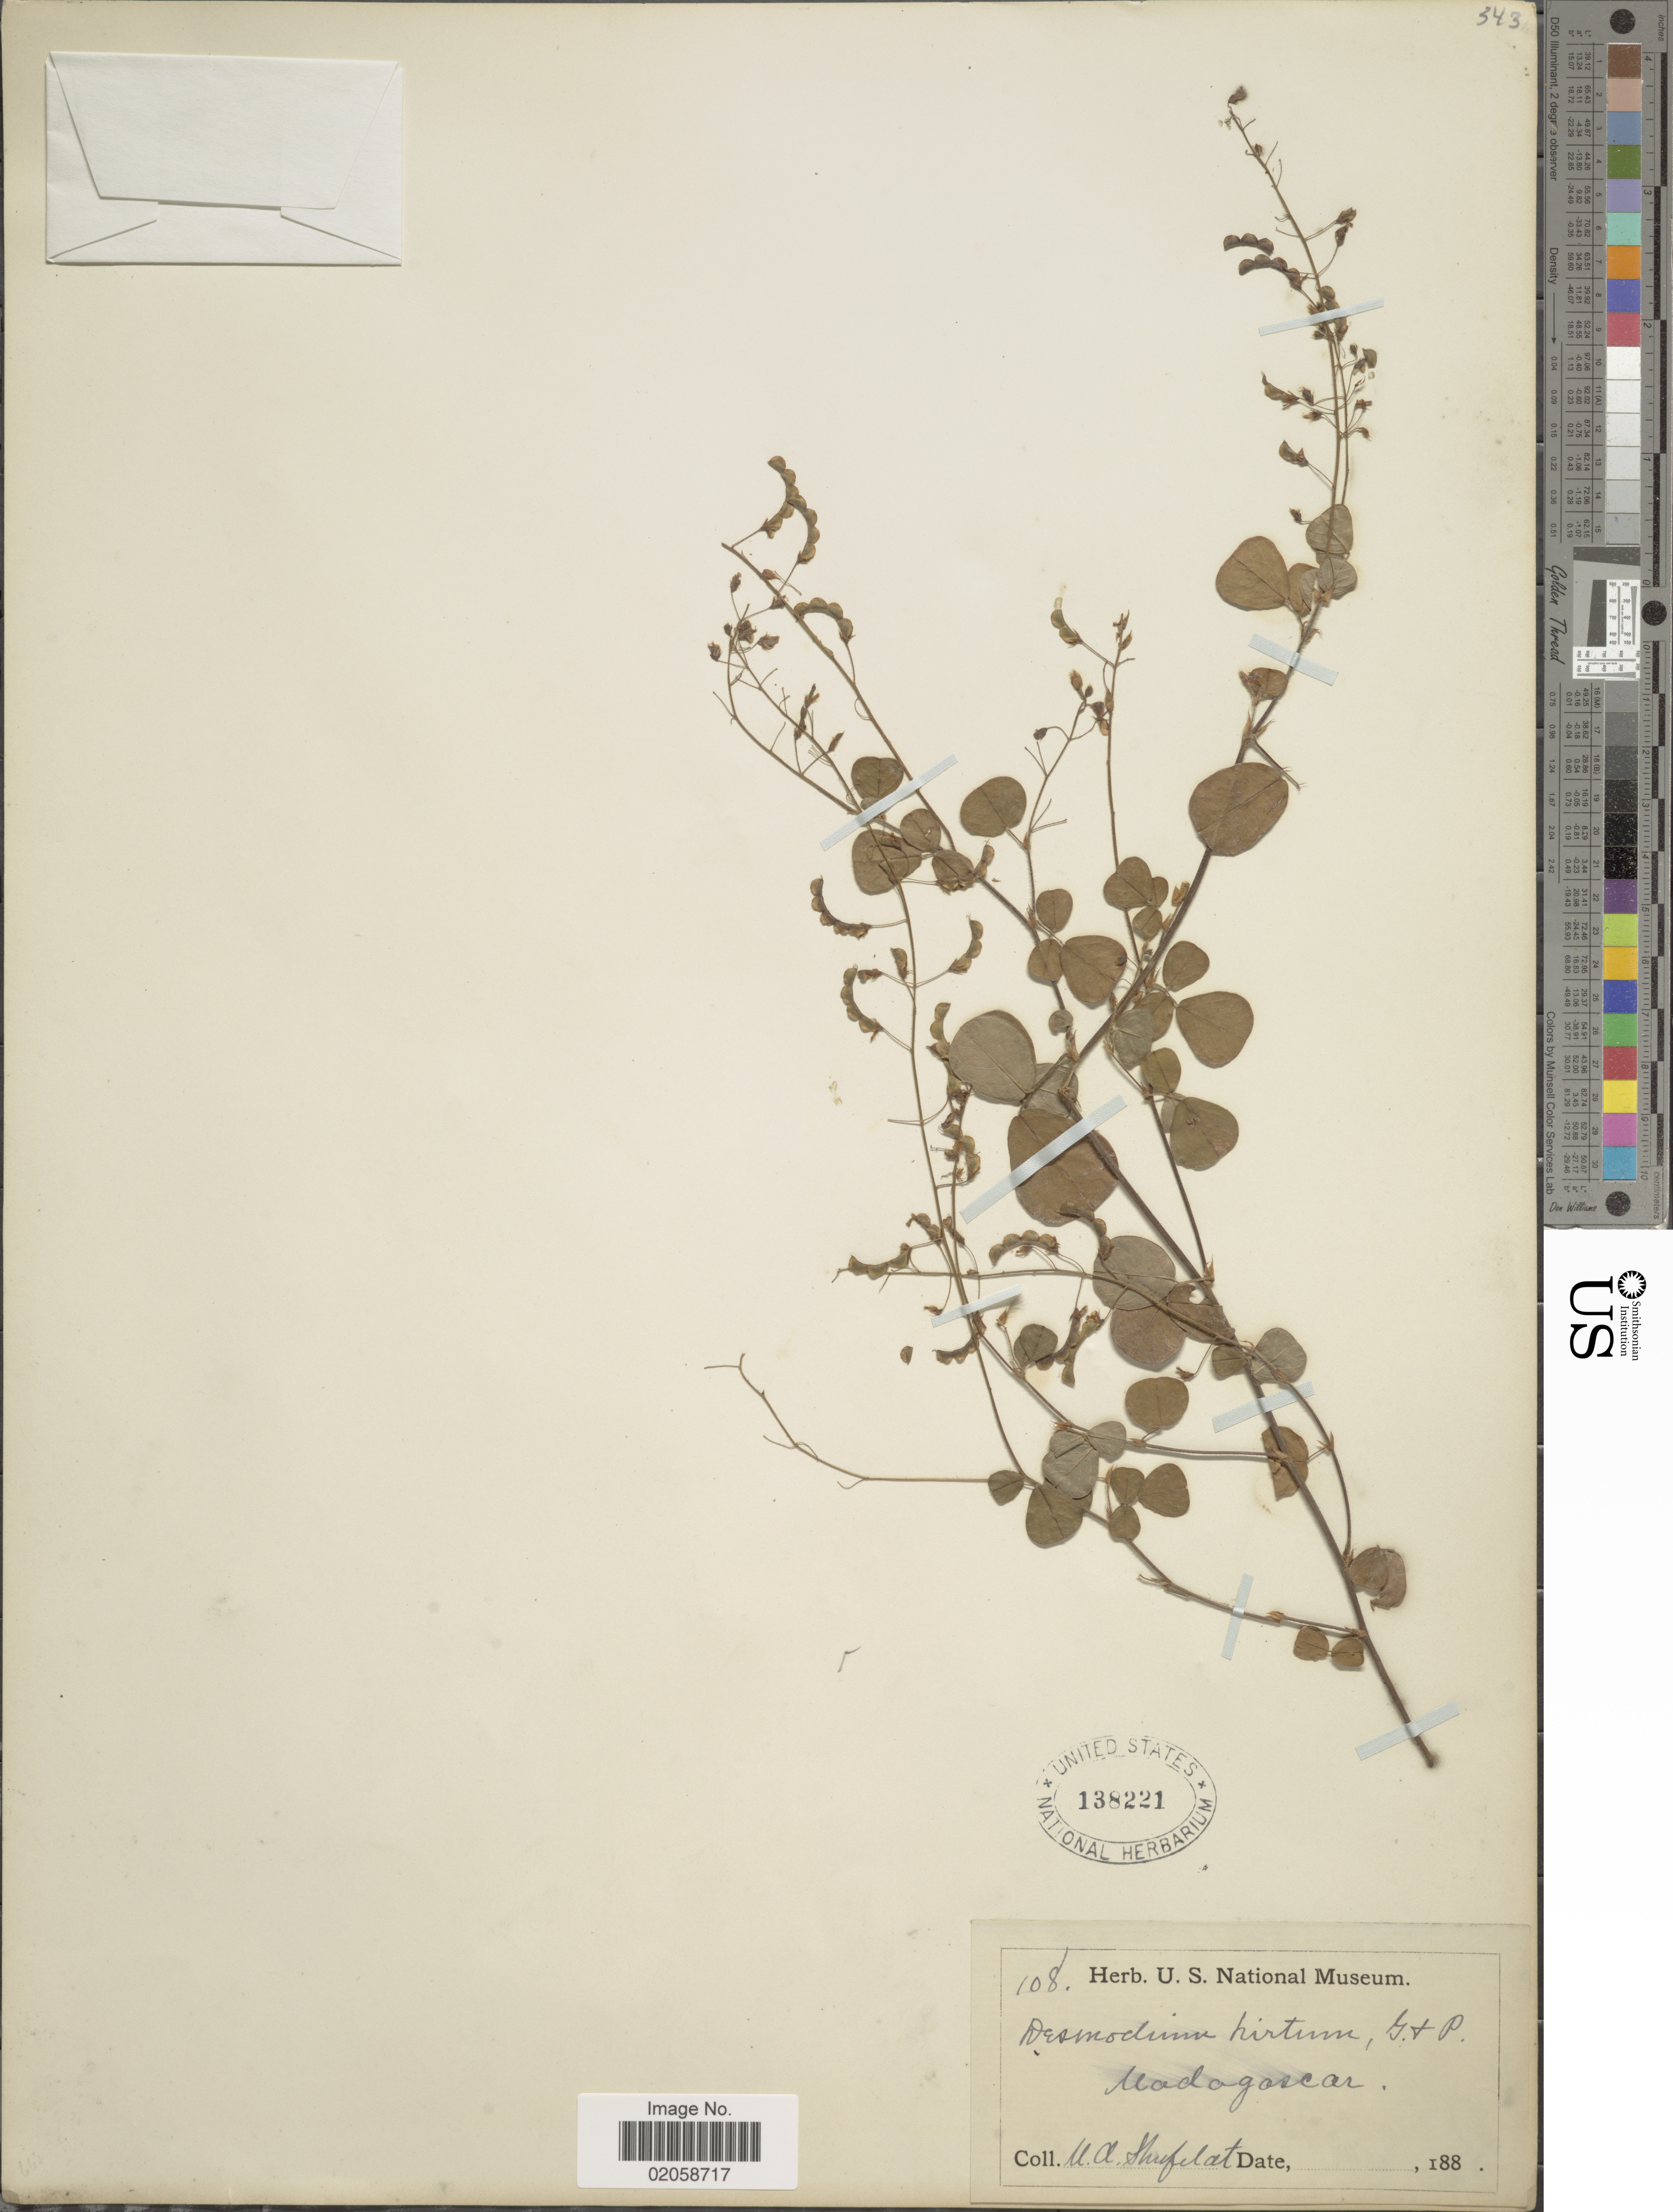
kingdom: Plantae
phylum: Tracheophyta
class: Magnoliopsida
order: Fabales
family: Fabaceae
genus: Grona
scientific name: Grona hirta var. hirta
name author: (Guill. & Perr.) H. Ohashi & K. Ohashi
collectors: U. Shufelat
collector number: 108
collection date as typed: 188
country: Madagascar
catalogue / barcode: US 138221